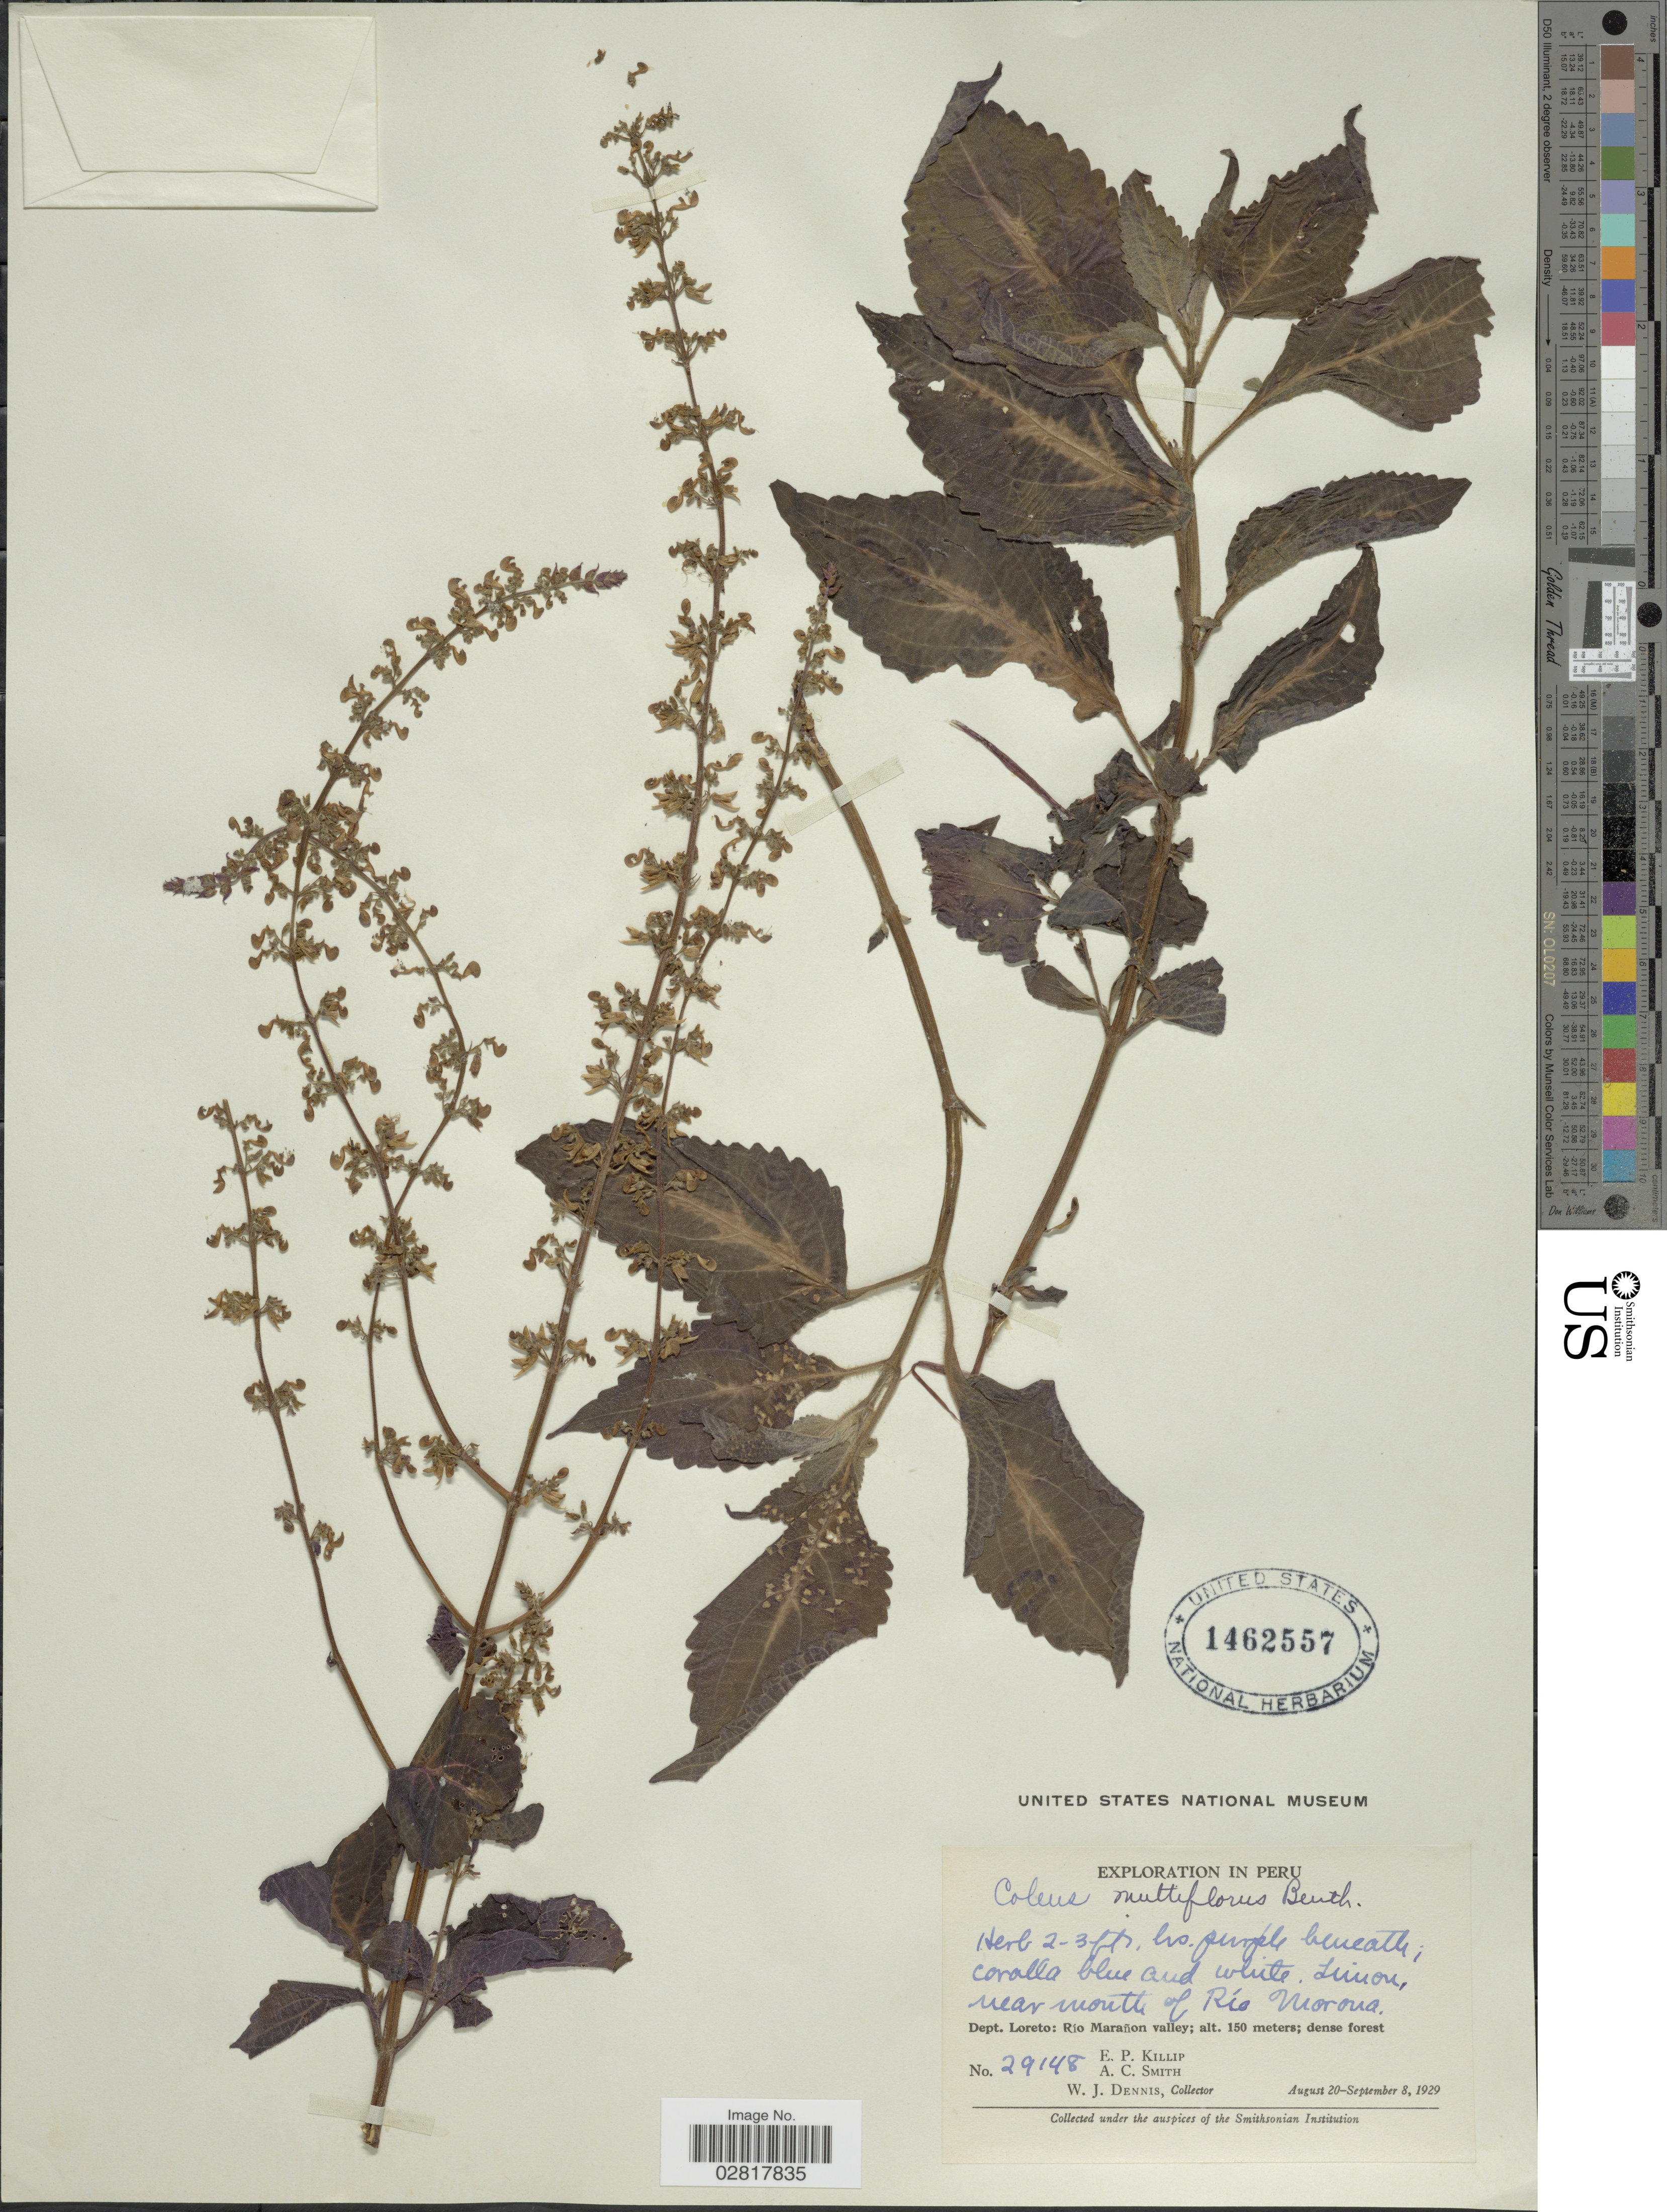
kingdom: Plantae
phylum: Tracheophyta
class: Magnoliopsida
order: Lamiales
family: Lamiaceae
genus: Plectranthus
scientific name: Plectranthus scutellarioides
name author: (L.) R. Br.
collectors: E. P. Killip, A. C. Smith & W. J. Dennis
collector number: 29148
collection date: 1929-08-20/1929-09-08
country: Peru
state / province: Loreto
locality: Near Mouth of Río Morona. Dept. Loreto: Río Marañon valley.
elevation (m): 150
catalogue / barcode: US 1462557